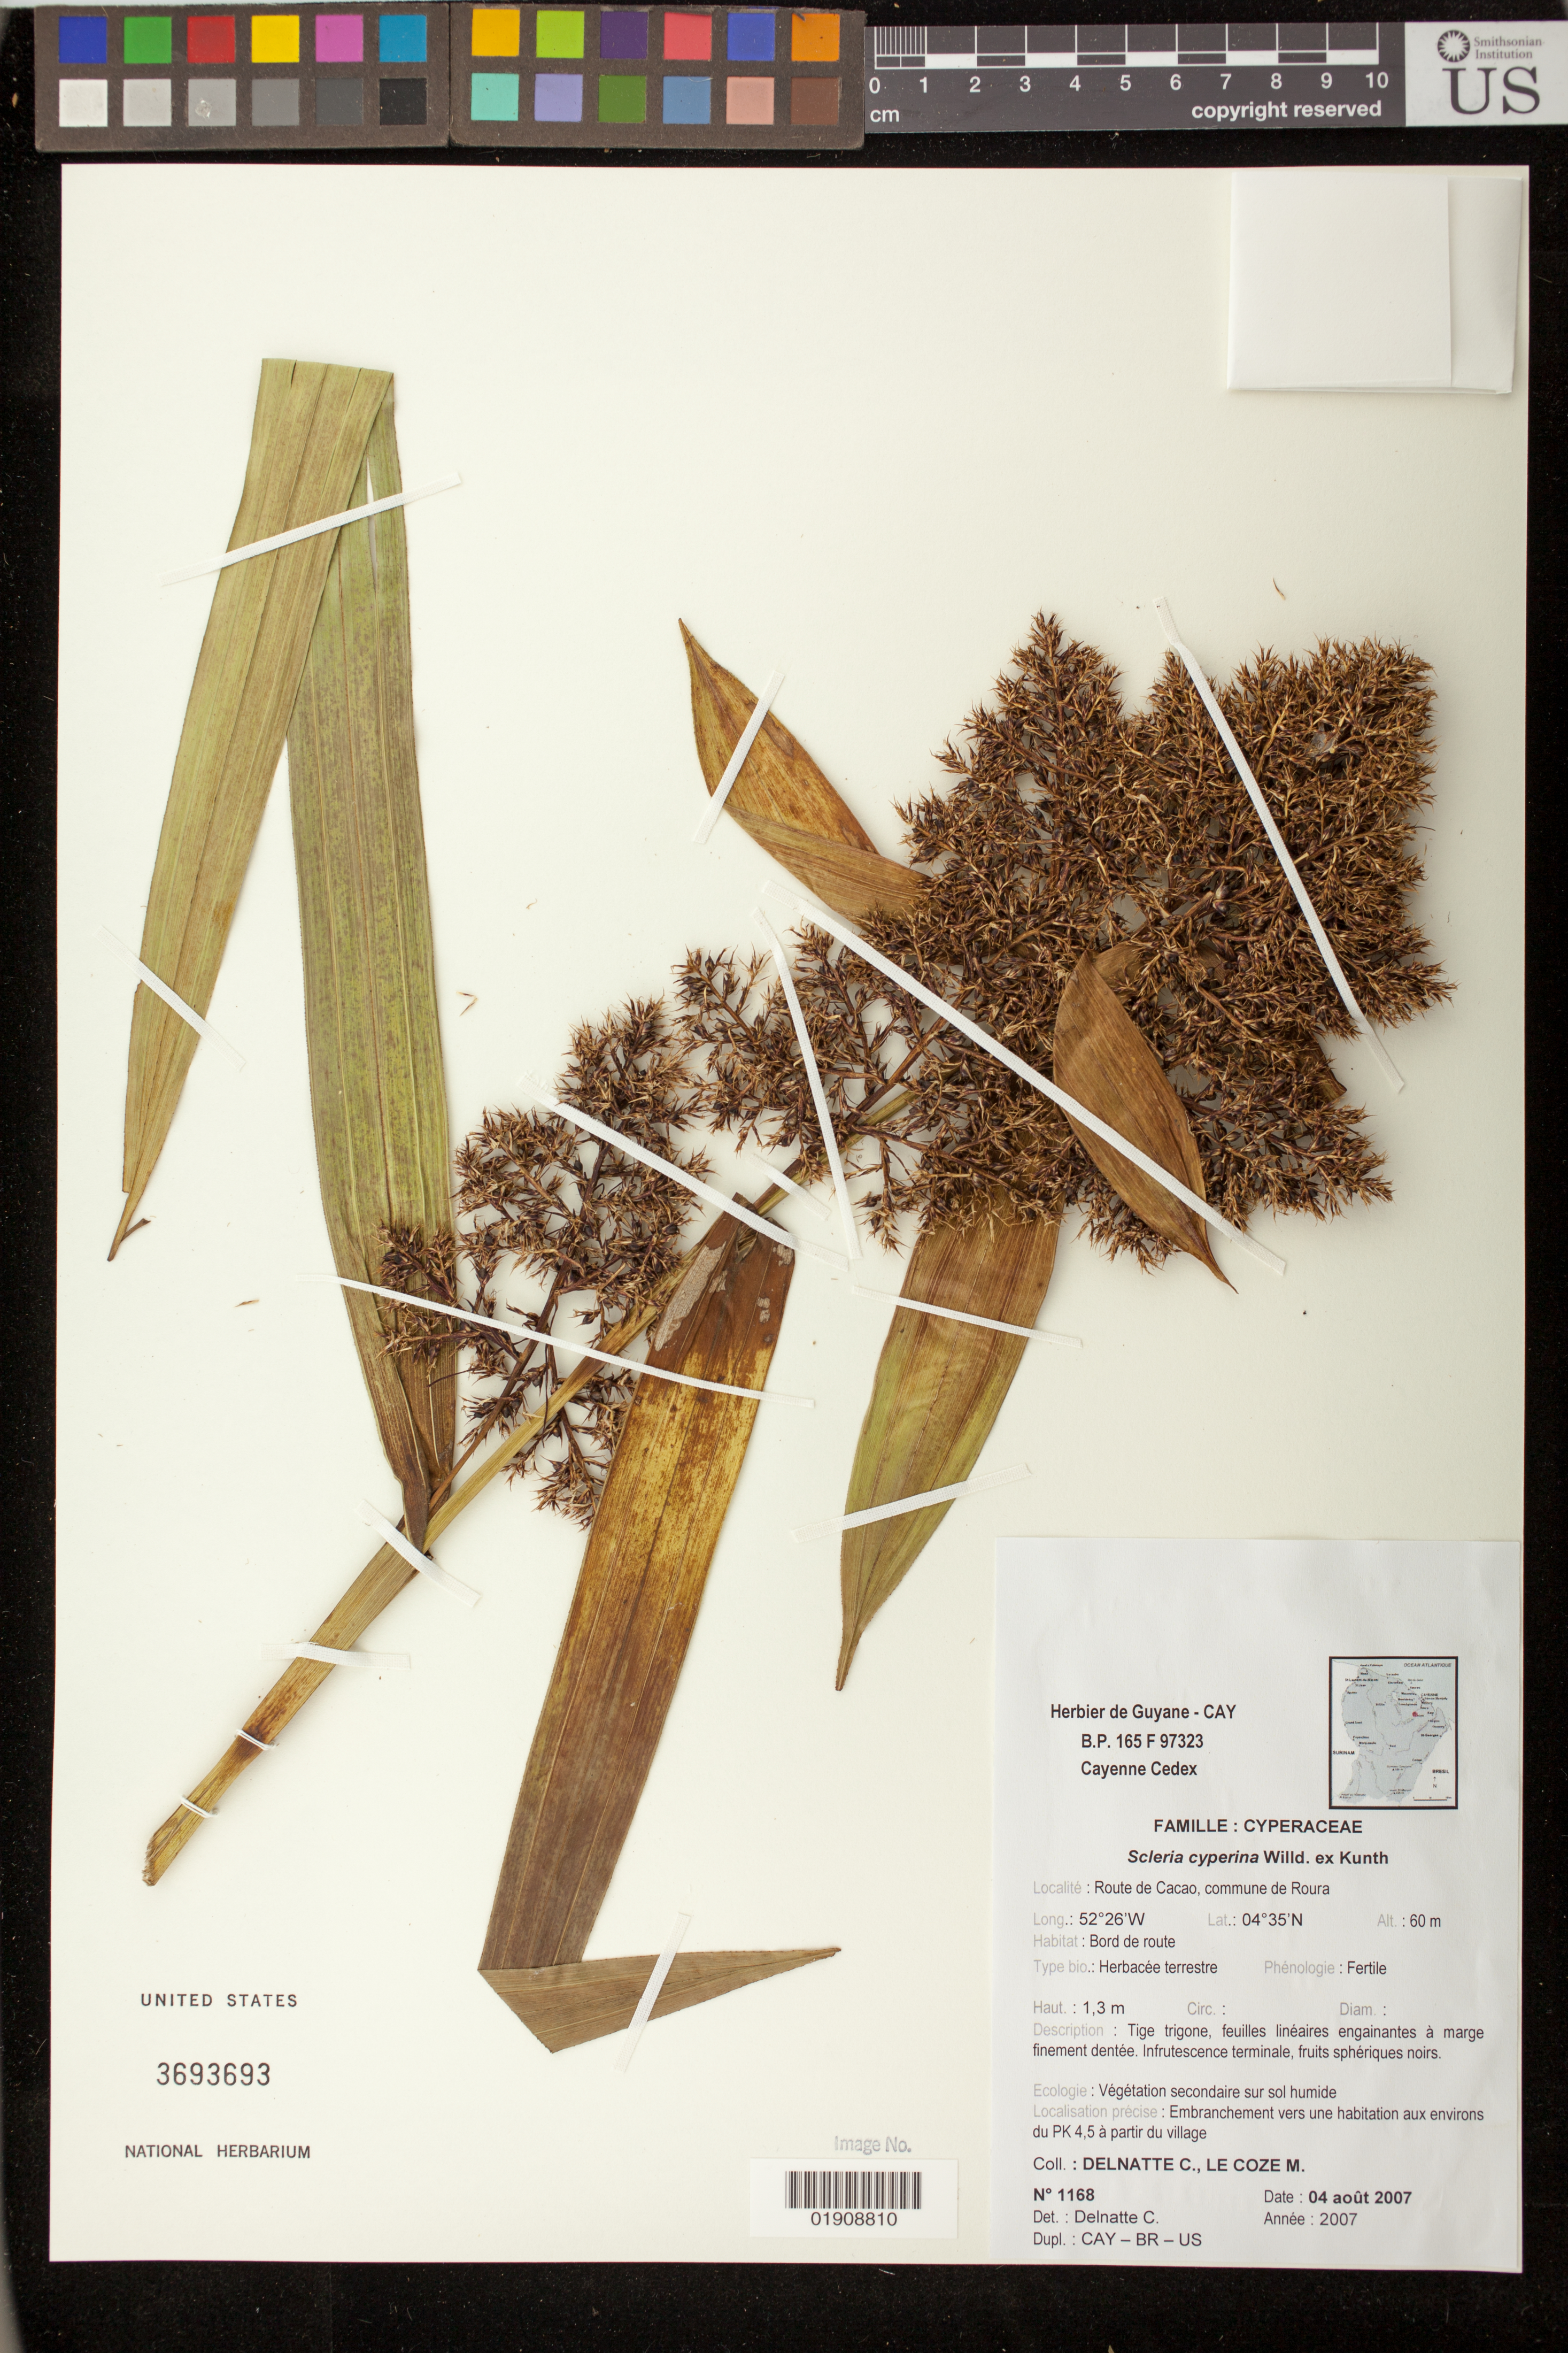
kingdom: Plantae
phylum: Tracheophyta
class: Liliopsida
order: Poales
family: Cyperaceae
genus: Scleria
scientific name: Scleria cyperina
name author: Willd. ex Kunth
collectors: C. Delnatte & M. Le Coze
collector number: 1168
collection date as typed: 4-August-07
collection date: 2007-08-04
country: French Guiana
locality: Embranchement vers une habitation aux environs du PK 4.5 a pertir du village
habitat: Vegetation secondaire sur sol humide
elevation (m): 60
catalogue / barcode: US 3693693